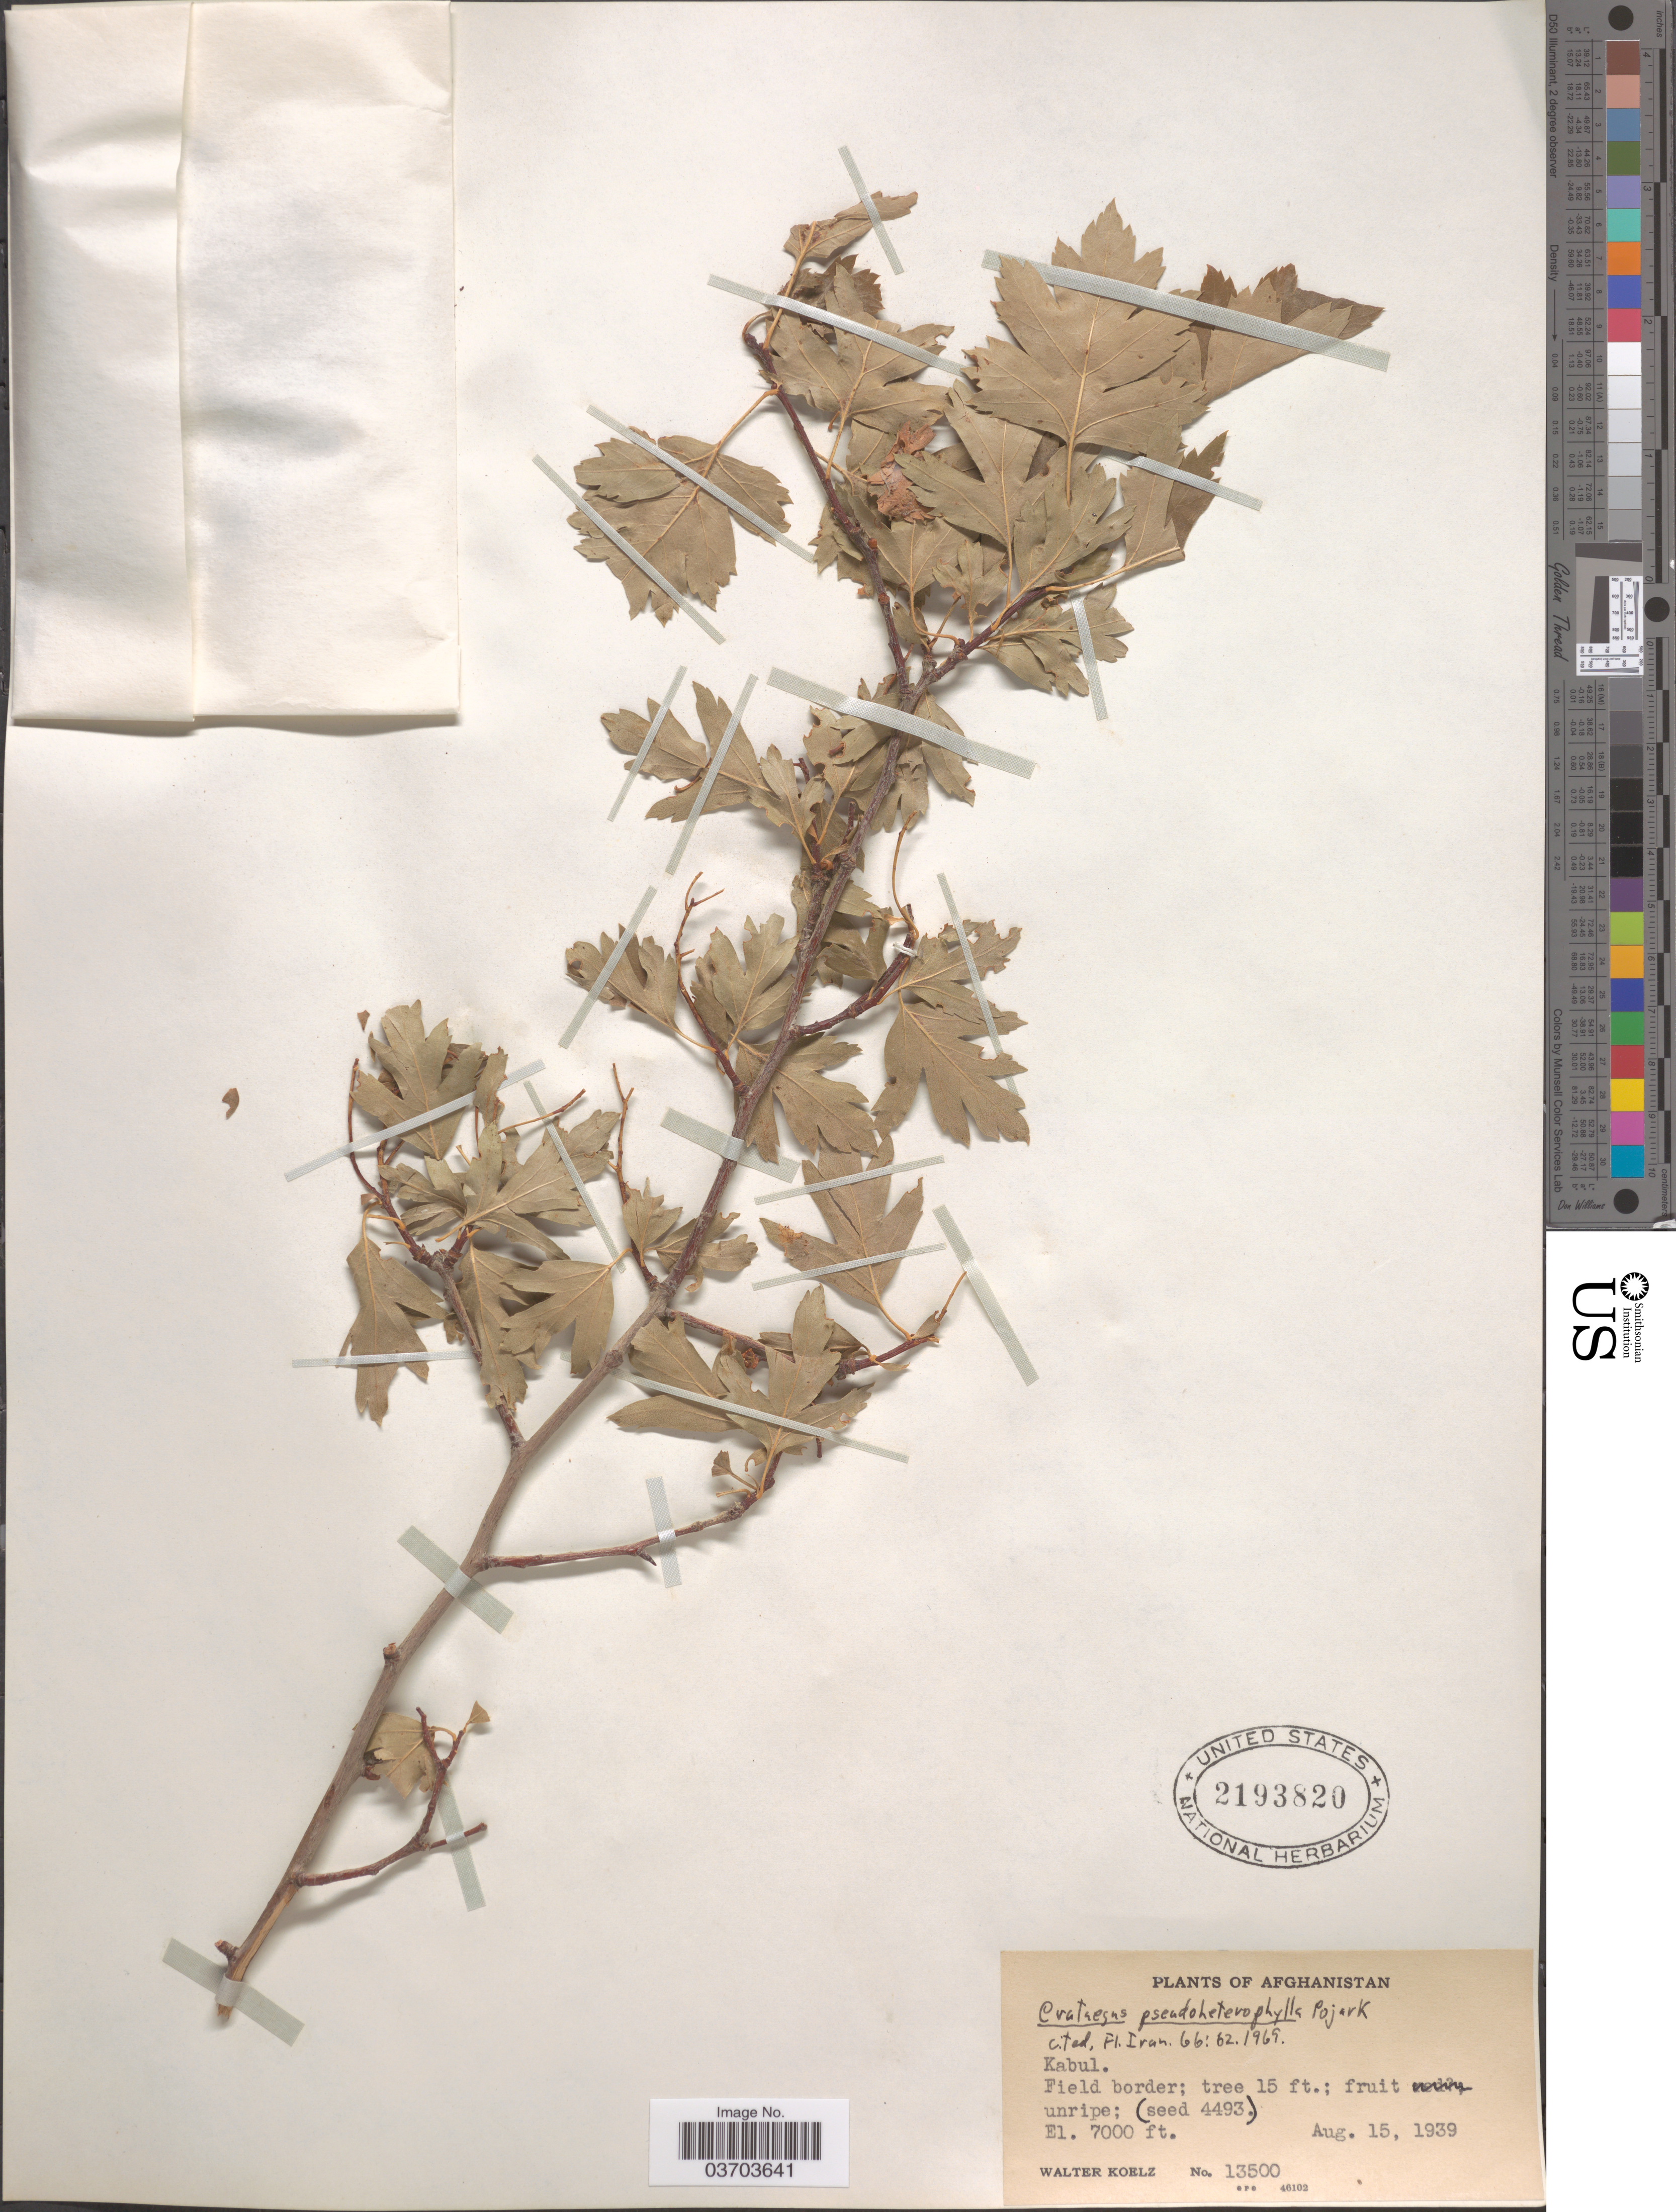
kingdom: Plantae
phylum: Tracheophyta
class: Magnoliopsida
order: Rosales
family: Rosaceae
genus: Crataegus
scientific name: Crataegus pseudoheterophylla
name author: Pojark.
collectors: W. N. Koelz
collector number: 13500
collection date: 1939-08-15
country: Afghanistan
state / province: Kabul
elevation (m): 2134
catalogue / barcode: US 2193820